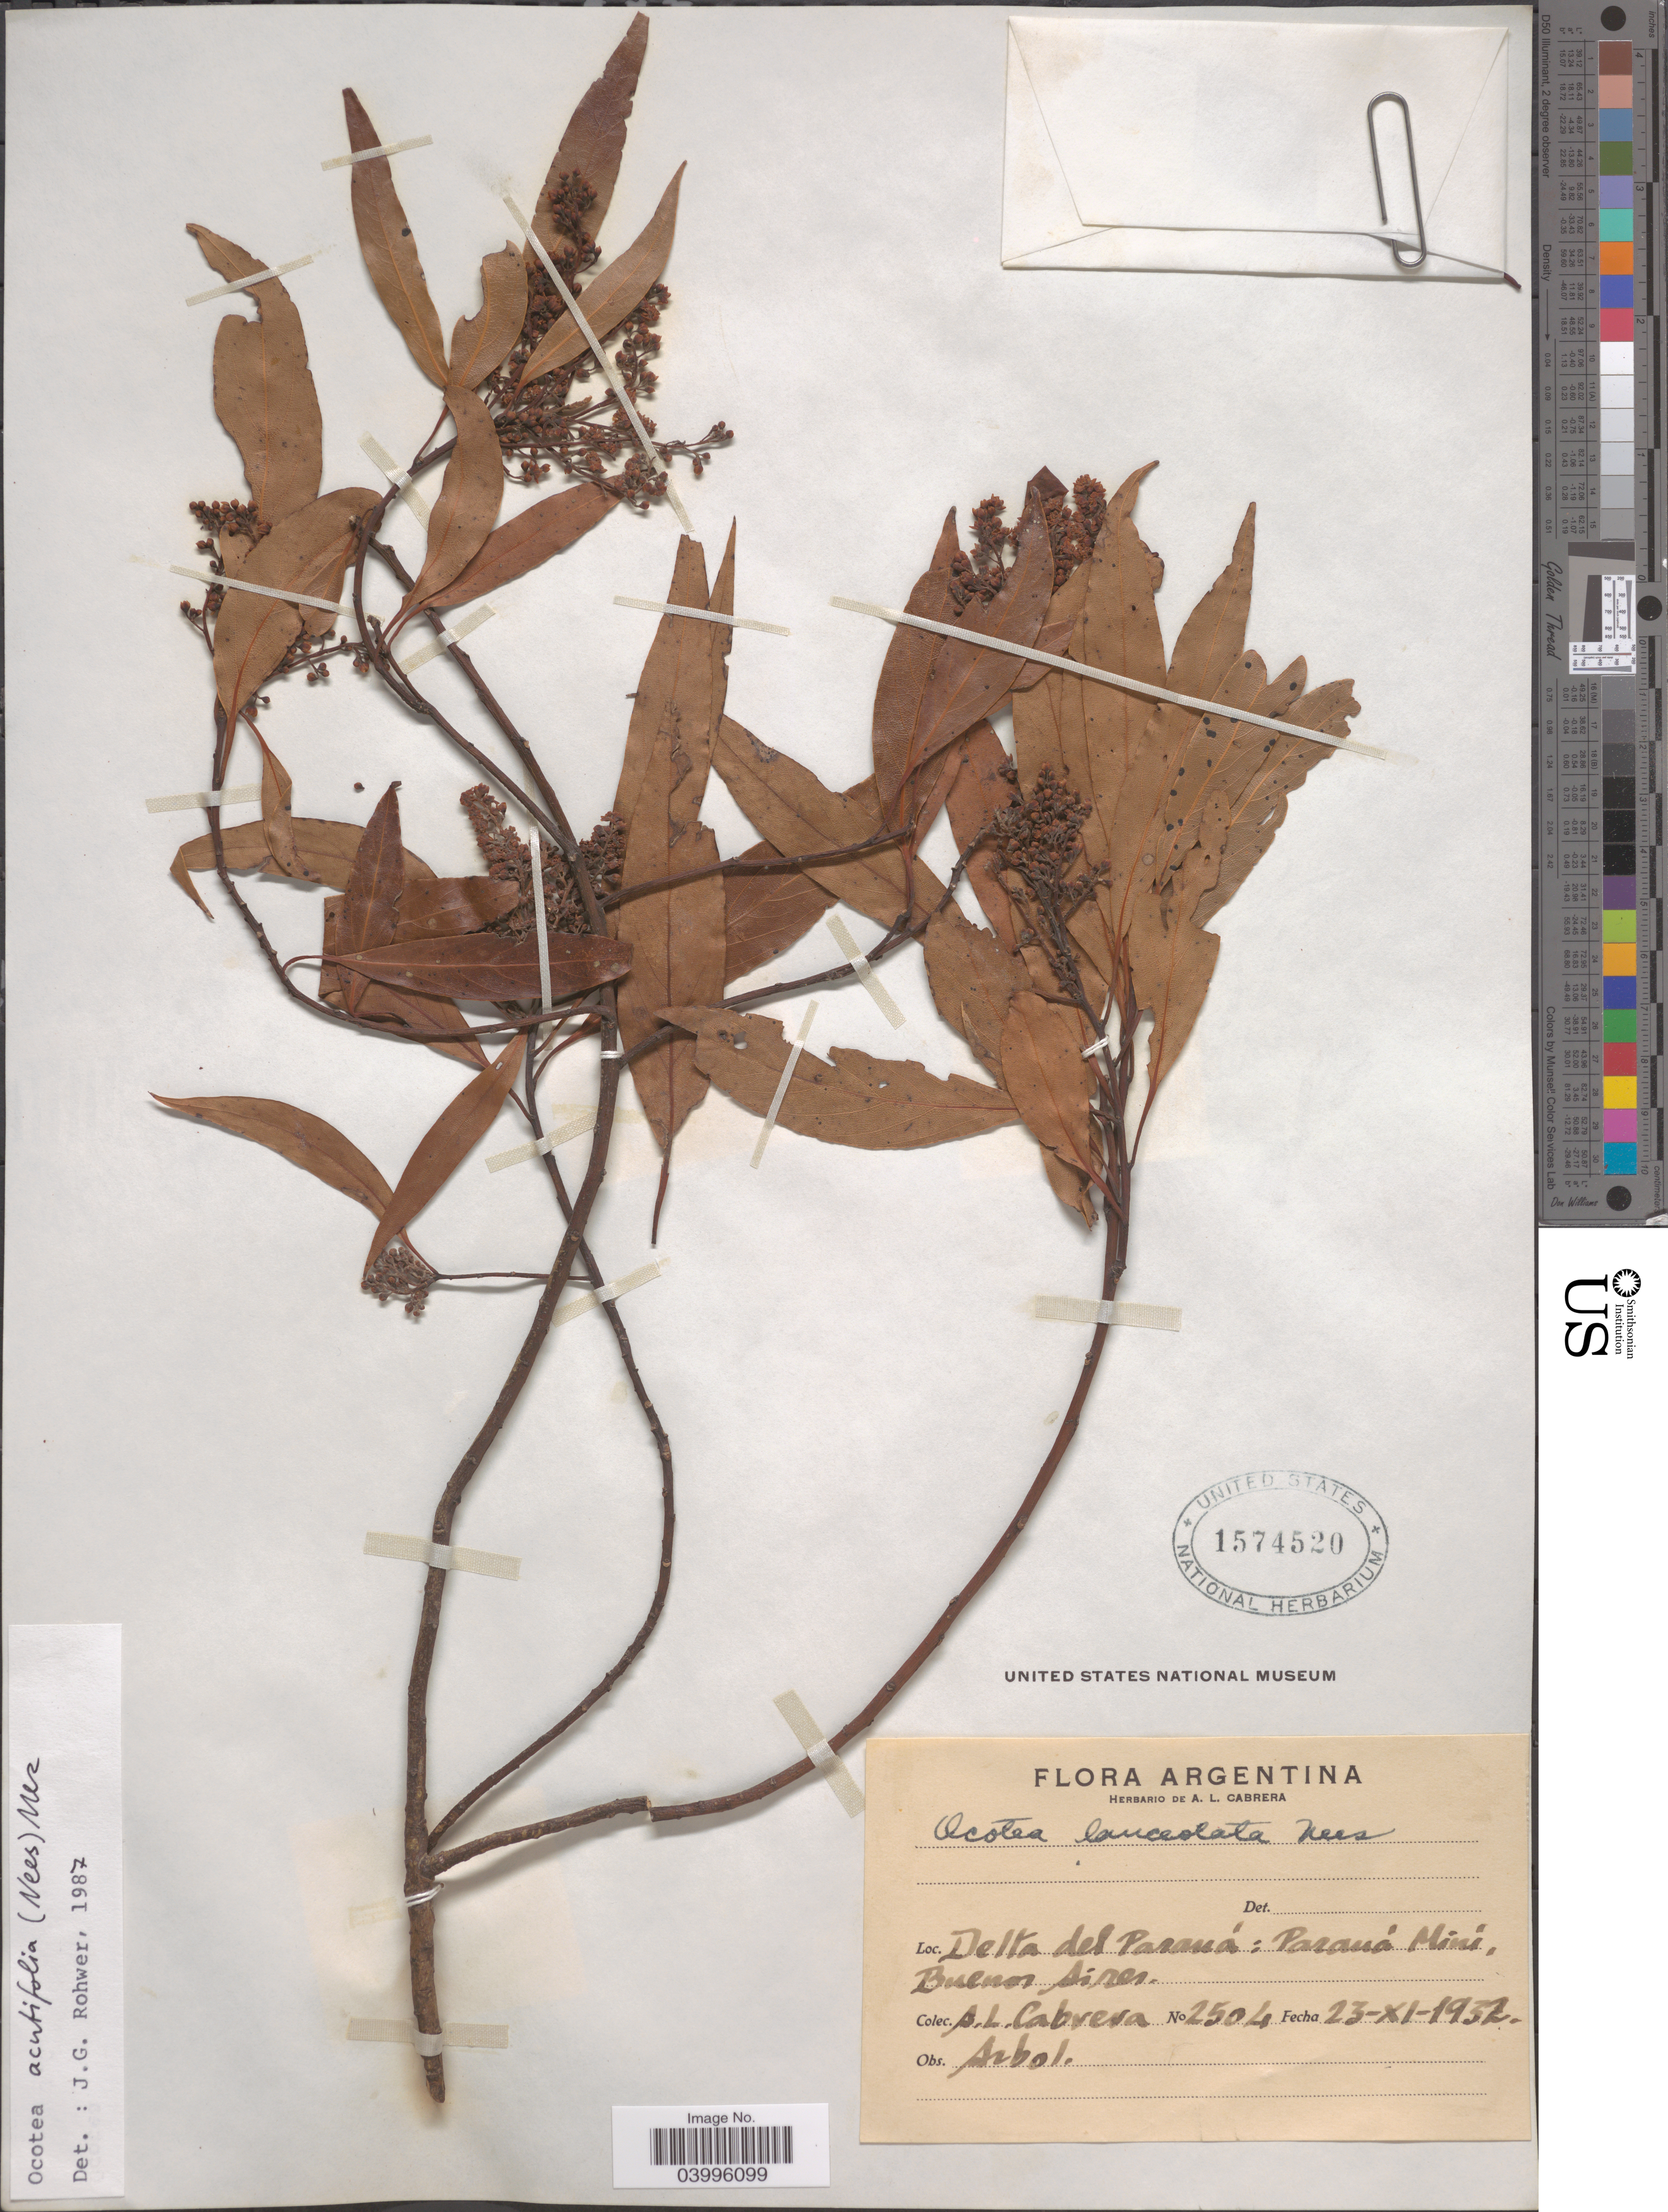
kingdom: Plantae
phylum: Tracheophyta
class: Magnoliopsida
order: Laurales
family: Lauraceae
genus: Ocotea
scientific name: Ocotea acutifolia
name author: (Nees) Mez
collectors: A. L. Cabrera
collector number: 2504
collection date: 1932-11-23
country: Argentina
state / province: Buenos Aires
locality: Delta del Paraná: Paraná Mini.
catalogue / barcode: US 1574520